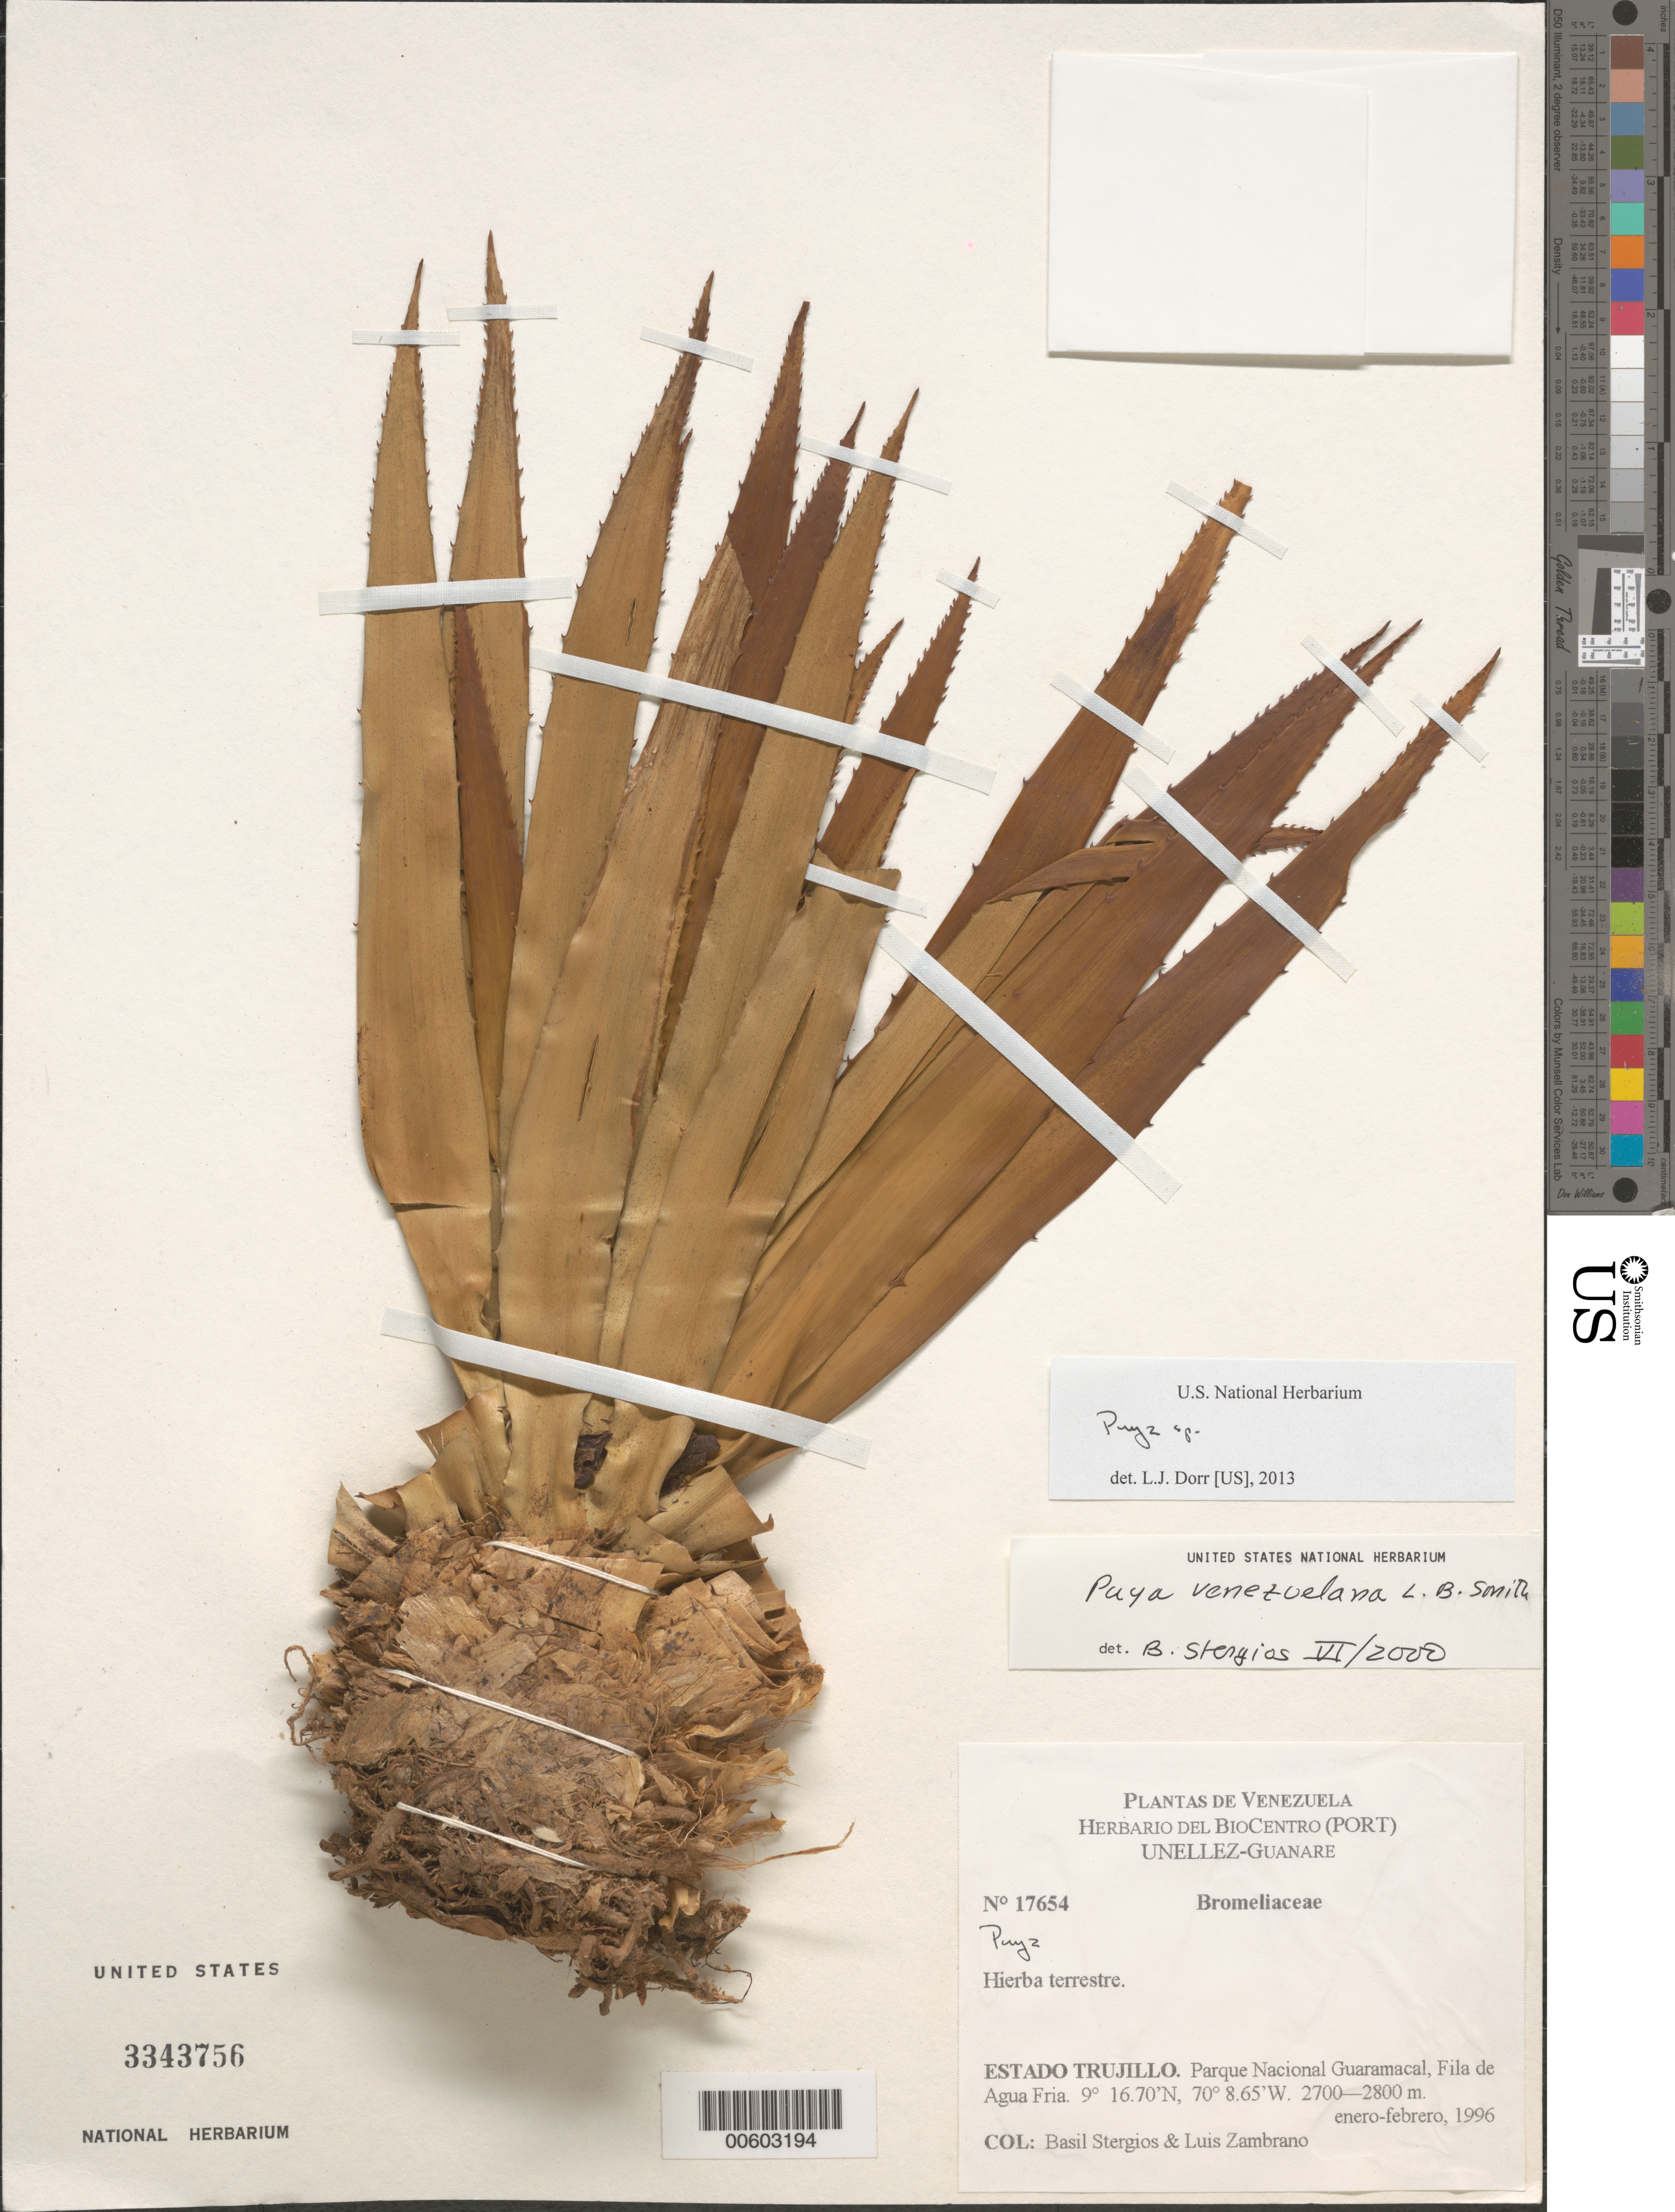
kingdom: Plantae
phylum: Tracheophyta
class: Liliopsida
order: Poales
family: Bromeliaceae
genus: Puya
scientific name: Puya sp.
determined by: Dorr, L. J., (BOT), Smithsonian Institution - National Museum of Natural History (UNITED STATES)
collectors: B. G. Stergios & L. Zambrano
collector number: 17654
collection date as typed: Jan 1996 to -- Feb 1996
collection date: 1996-01/1996-02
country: Venezuela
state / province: Trujillo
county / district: Boconó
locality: Parque Nacional Guaramacal, Fila de Agua Fria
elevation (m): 2700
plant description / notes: PORT, SEL, US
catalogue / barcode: US 3343756